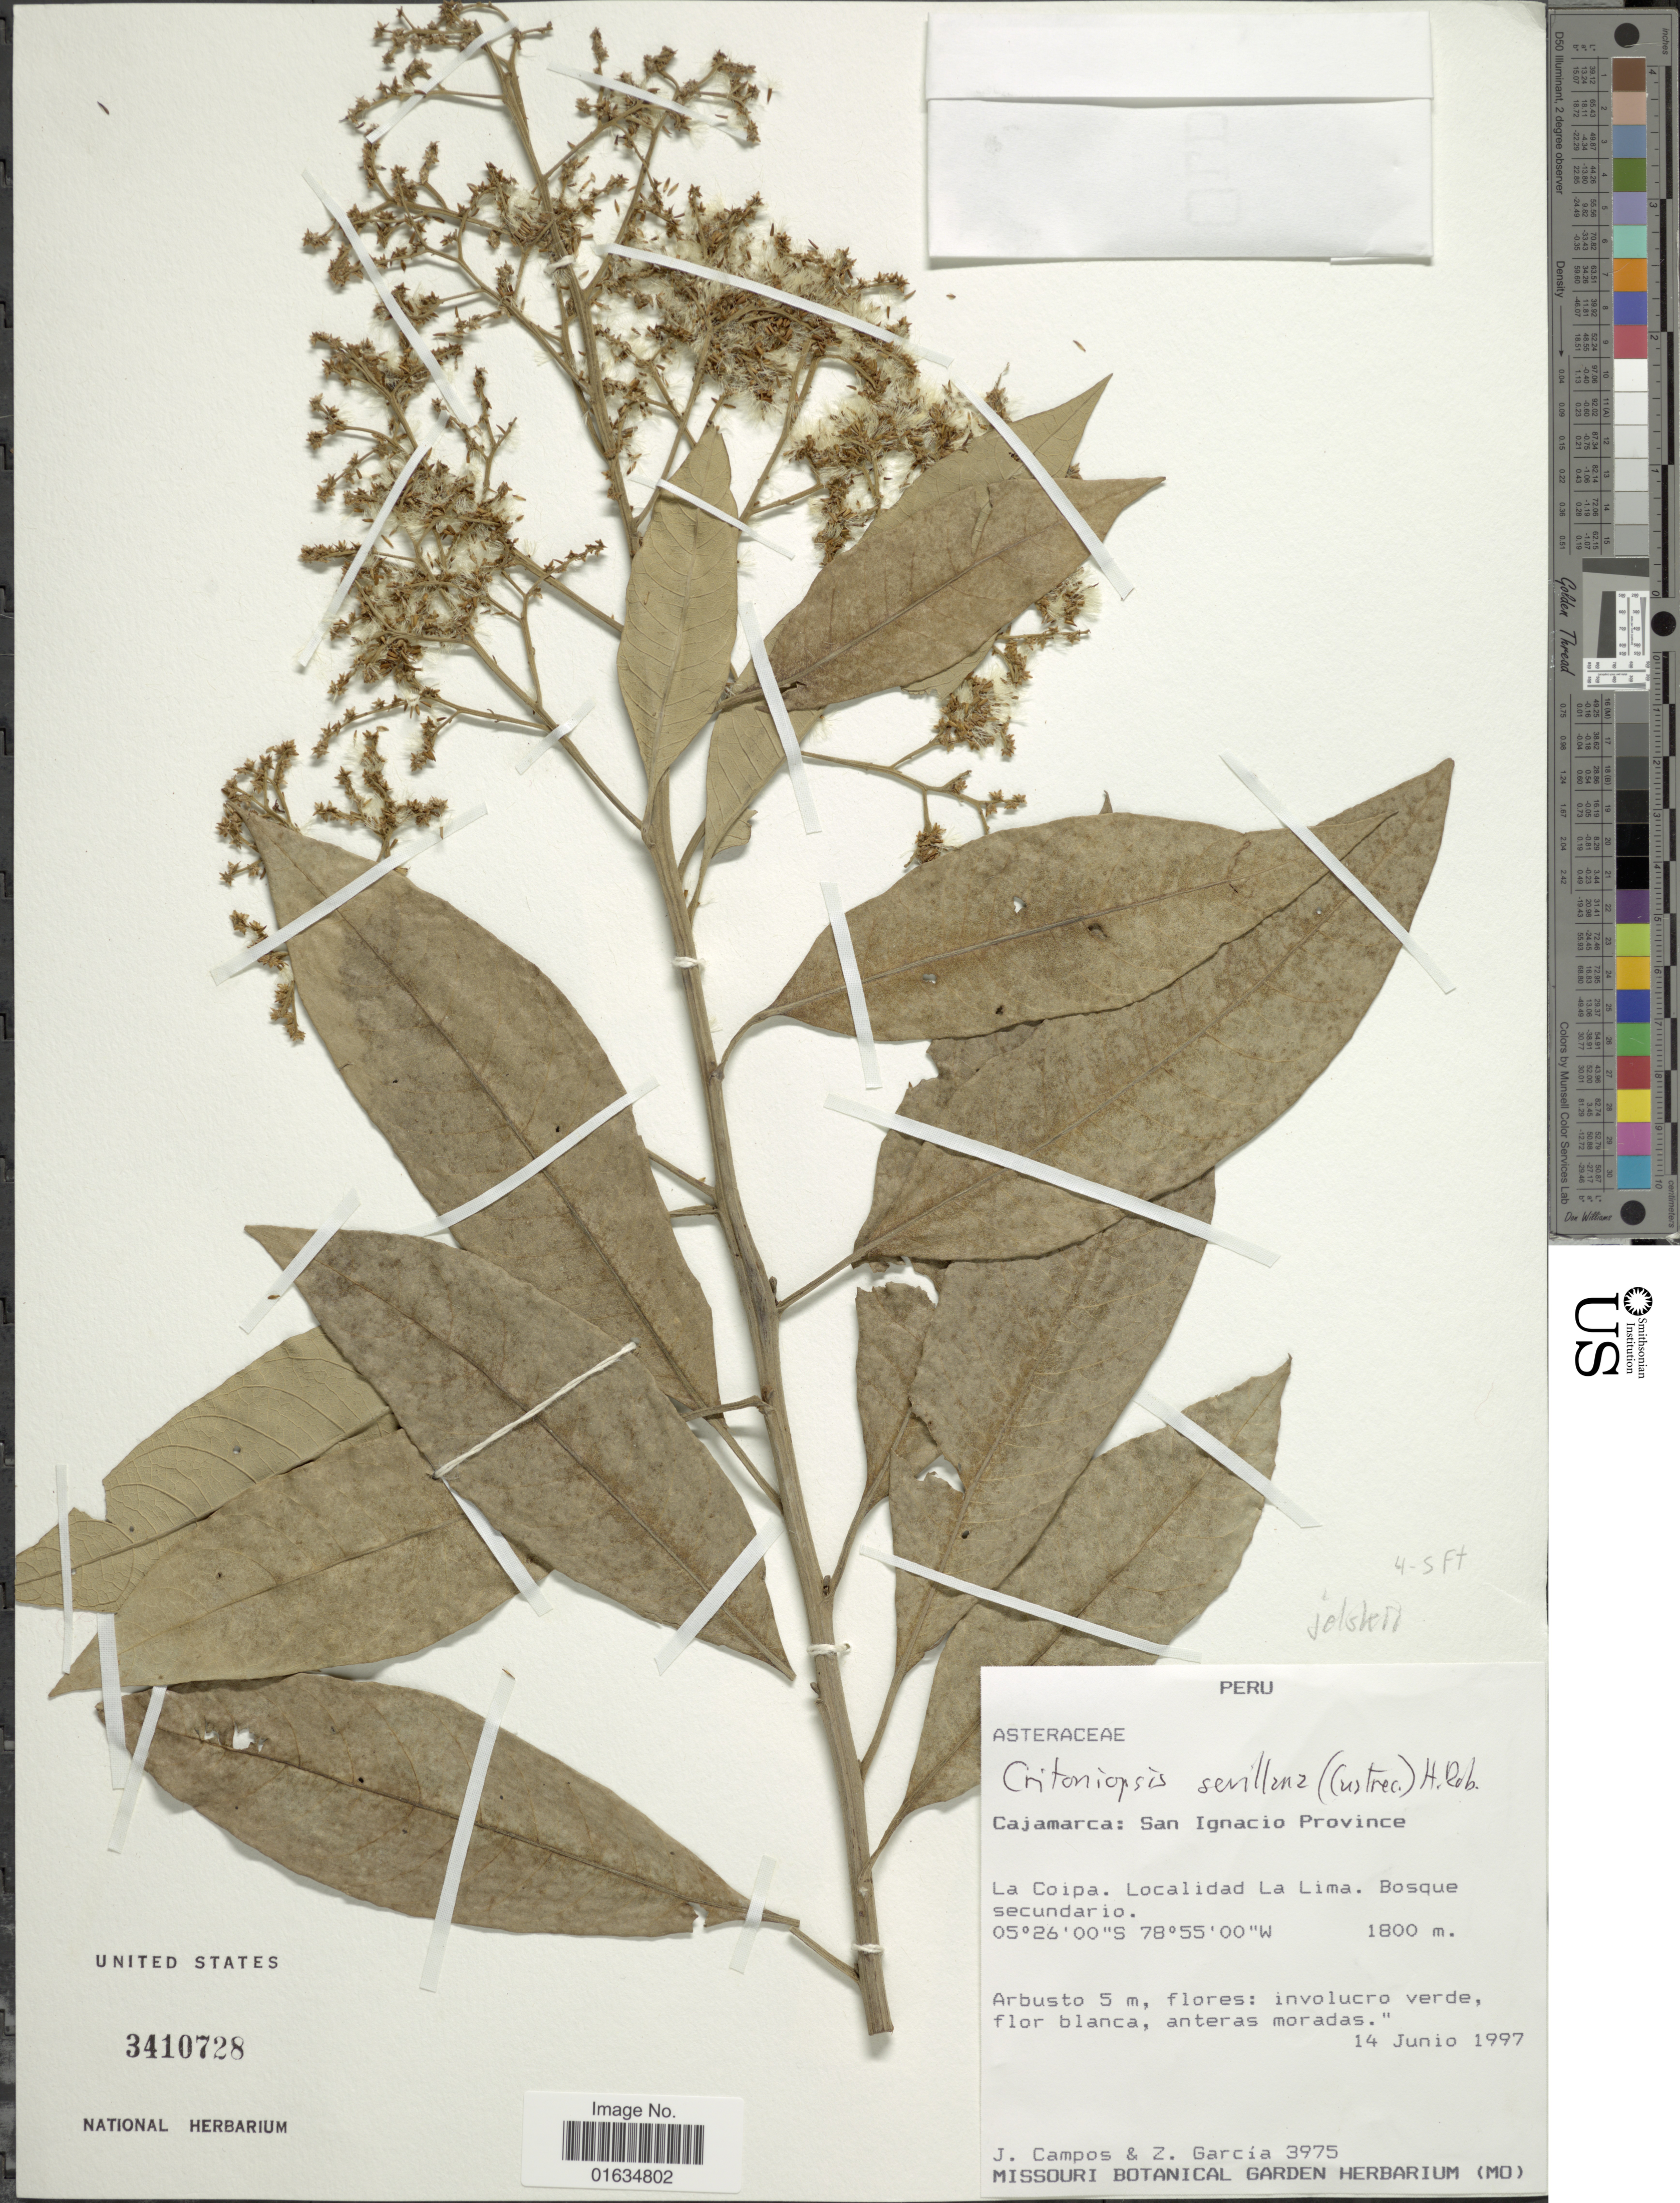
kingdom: Plantae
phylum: Tracheophyta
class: Magnoliopsida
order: Asterales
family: Asteraceae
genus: Critoniopsis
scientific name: Critoniopsis jelskii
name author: (Hieron.) H. Rob.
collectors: J. Campos & Z. Garcia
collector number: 3975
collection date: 1997-06-14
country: Peru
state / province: Cajamarca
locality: San Ignacio Province, La Coipa, localidad La Lima.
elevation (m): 1800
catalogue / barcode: US 3410728